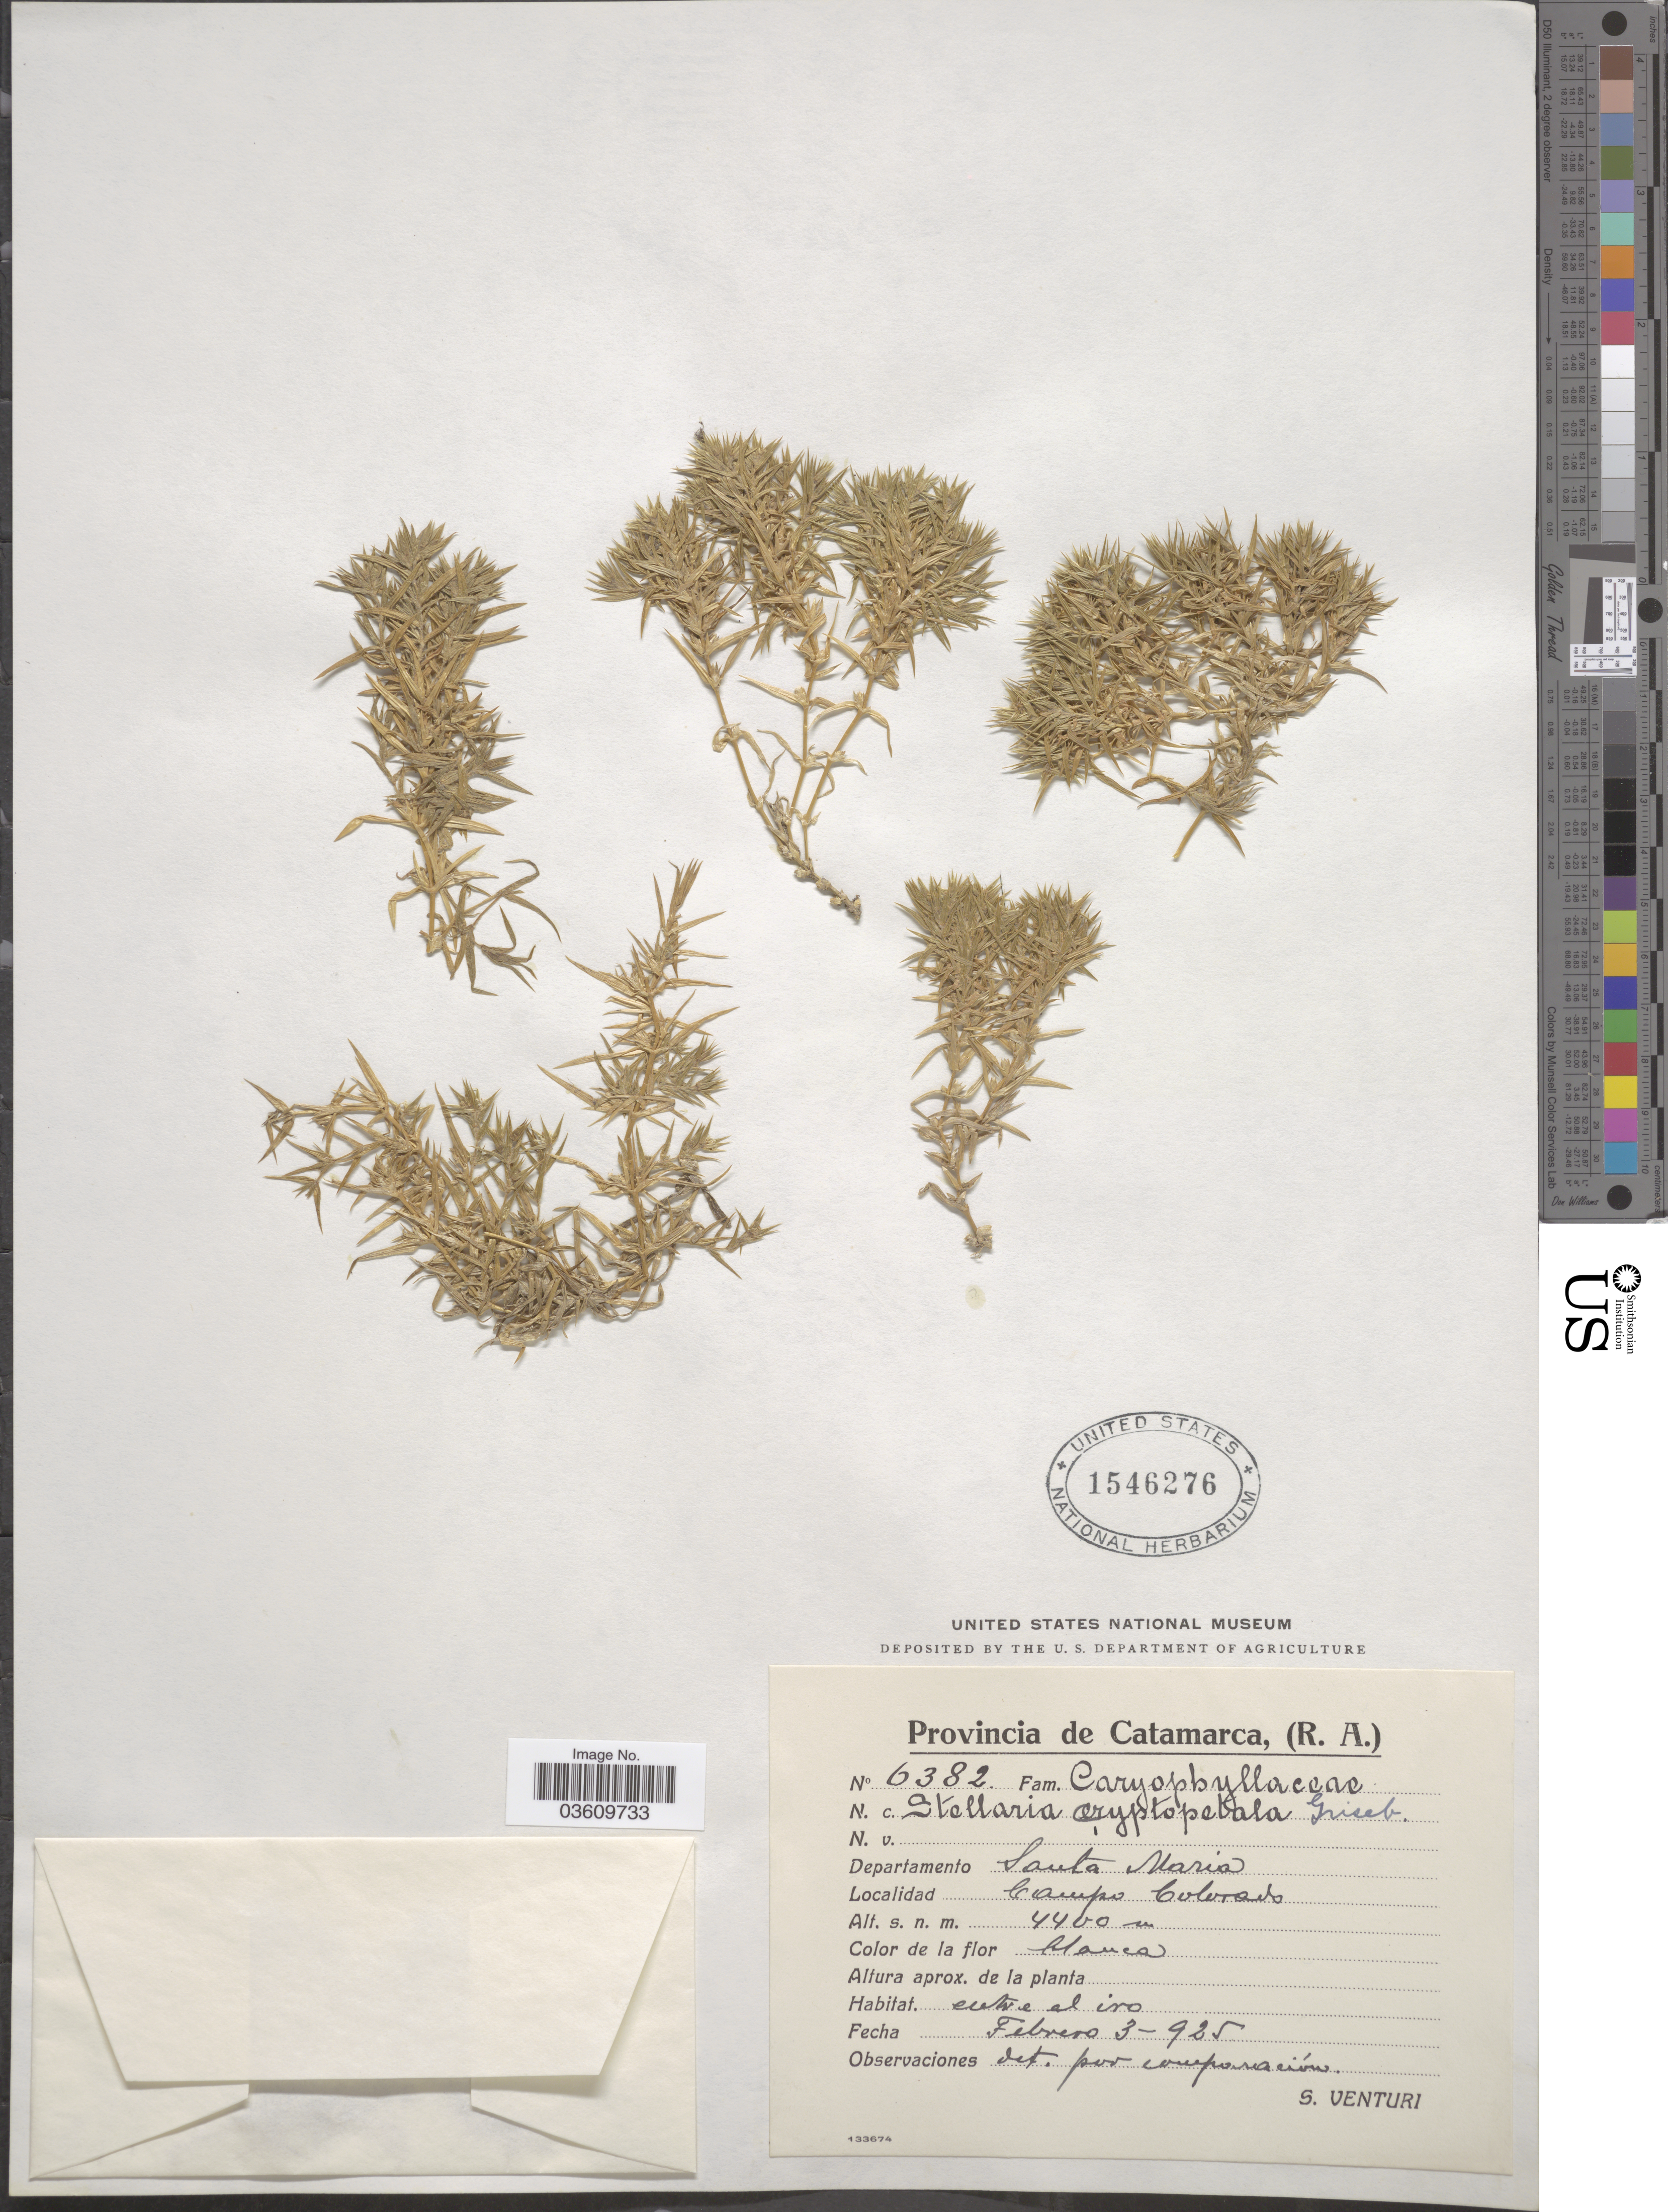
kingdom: Plantae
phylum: Tracheophyta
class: Magnoliopsida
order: Caryophyllales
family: Caryophyllaceae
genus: Stellaria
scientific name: Stellaria cryptopetala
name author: Griseb.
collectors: S. Venturi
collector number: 6382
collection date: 1925-02-03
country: Argentina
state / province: Catamarca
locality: Departamento Santa Maria. Campo Colorado.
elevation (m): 4400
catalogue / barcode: US 1546276